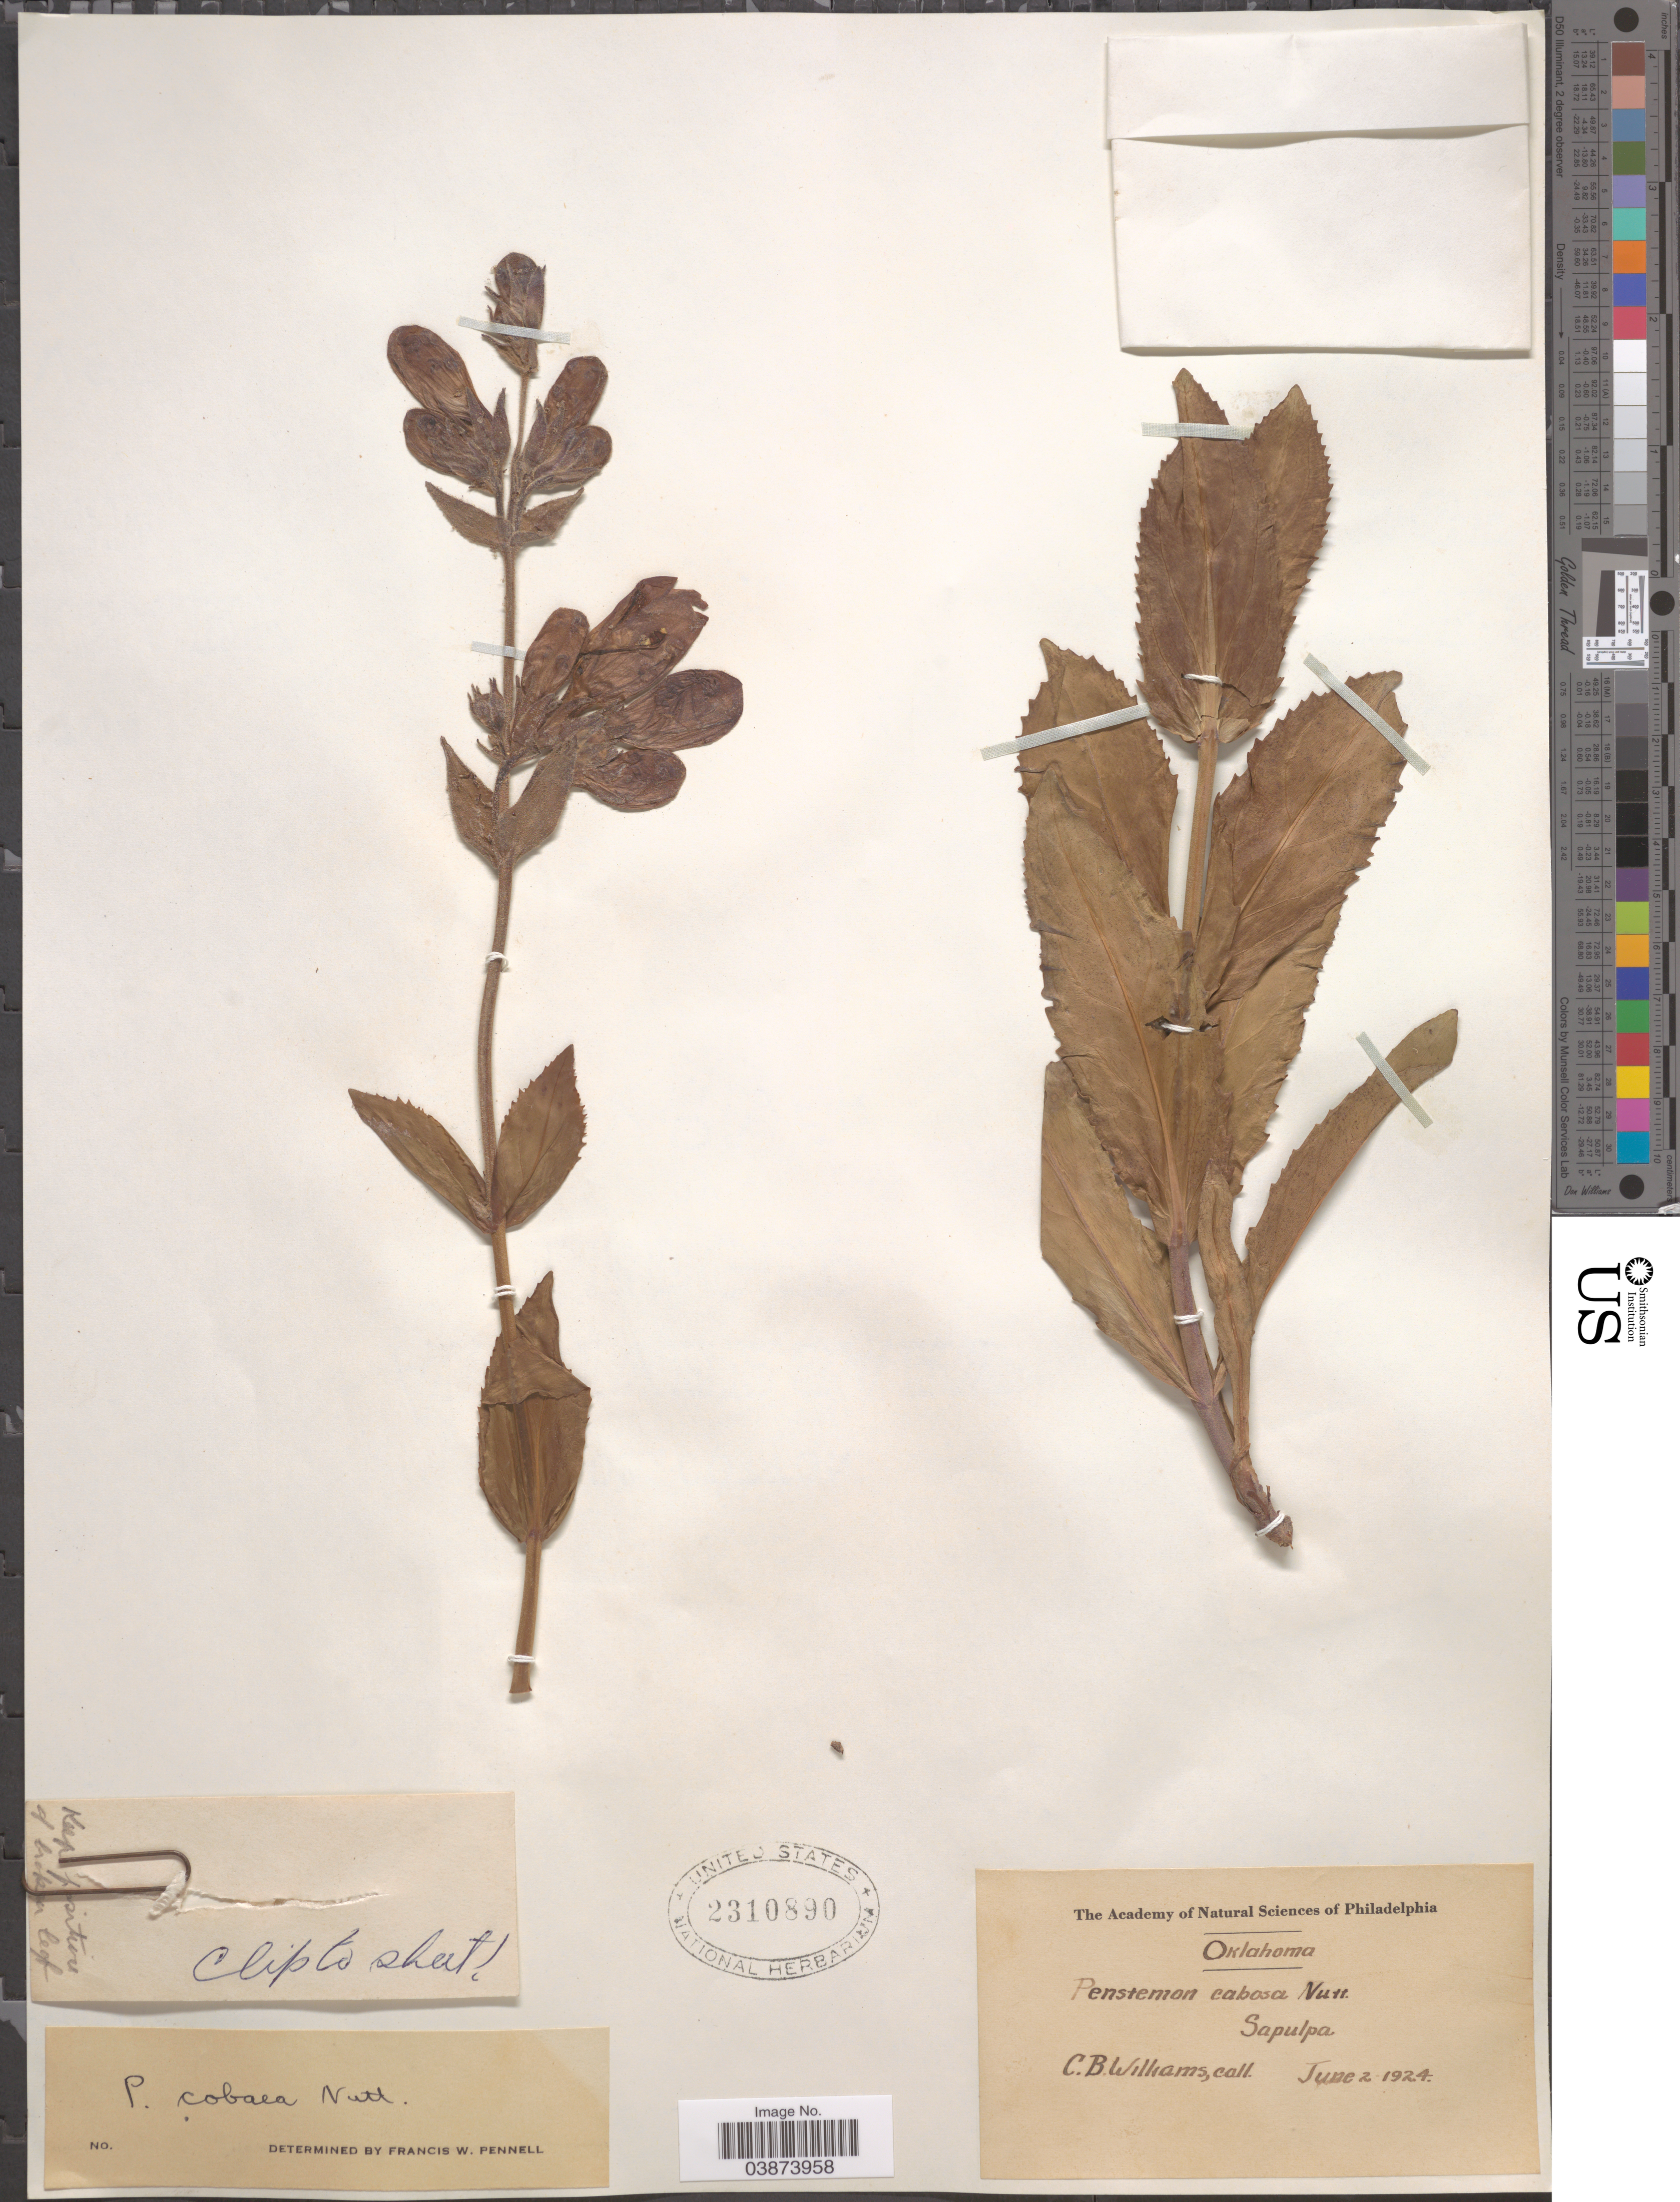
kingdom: Plantae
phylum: Tracheophyta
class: Magnoliopsida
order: Lamiales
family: Plantaginaceae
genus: Penstemon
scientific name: Penstemon cobaea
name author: (Nutt.)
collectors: C. Williams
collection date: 1924-06-02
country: United States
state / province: Oklahoma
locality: Sapulpa.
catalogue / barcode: US 2310890